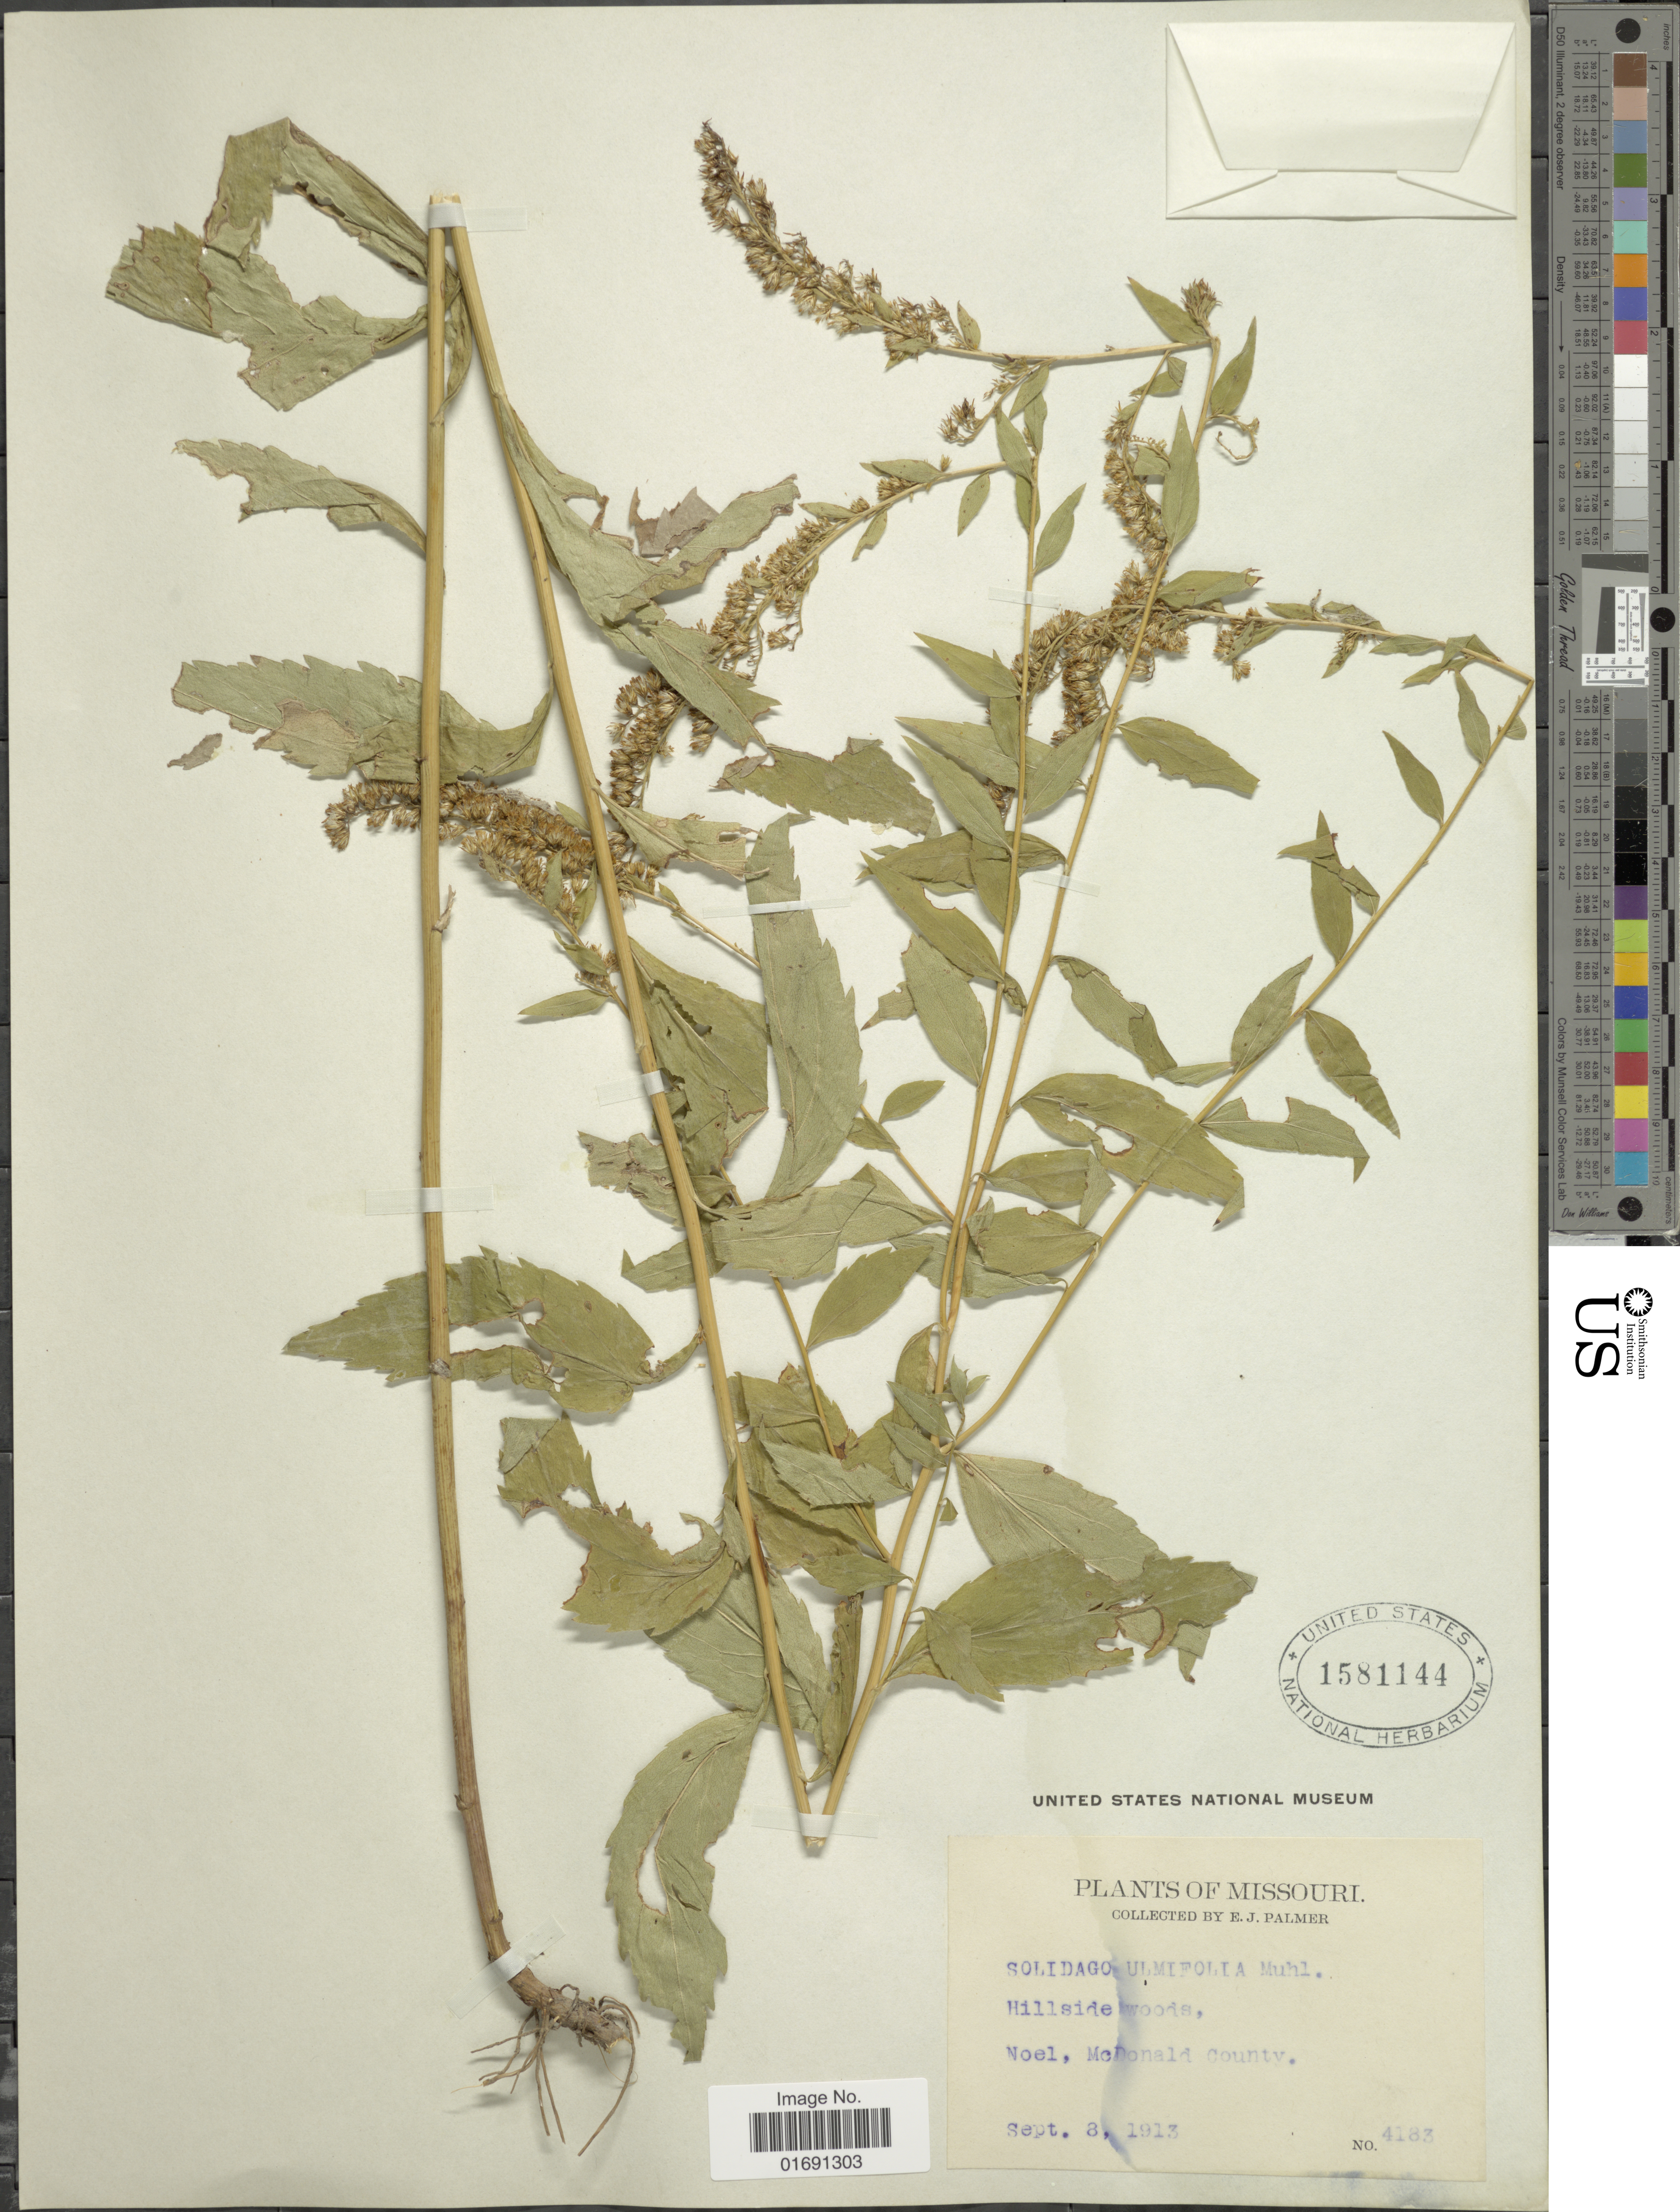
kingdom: Plantae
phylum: Tracheophyta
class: Magnoliopsida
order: Asterales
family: Asteraceae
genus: Solidago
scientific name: Solidago ulmifolia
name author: Muhl. ex Willd.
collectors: E. J. Palmer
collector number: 4183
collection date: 1913-09-08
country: United States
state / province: Missouri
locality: Noel, McDonald County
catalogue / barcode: US 1581144